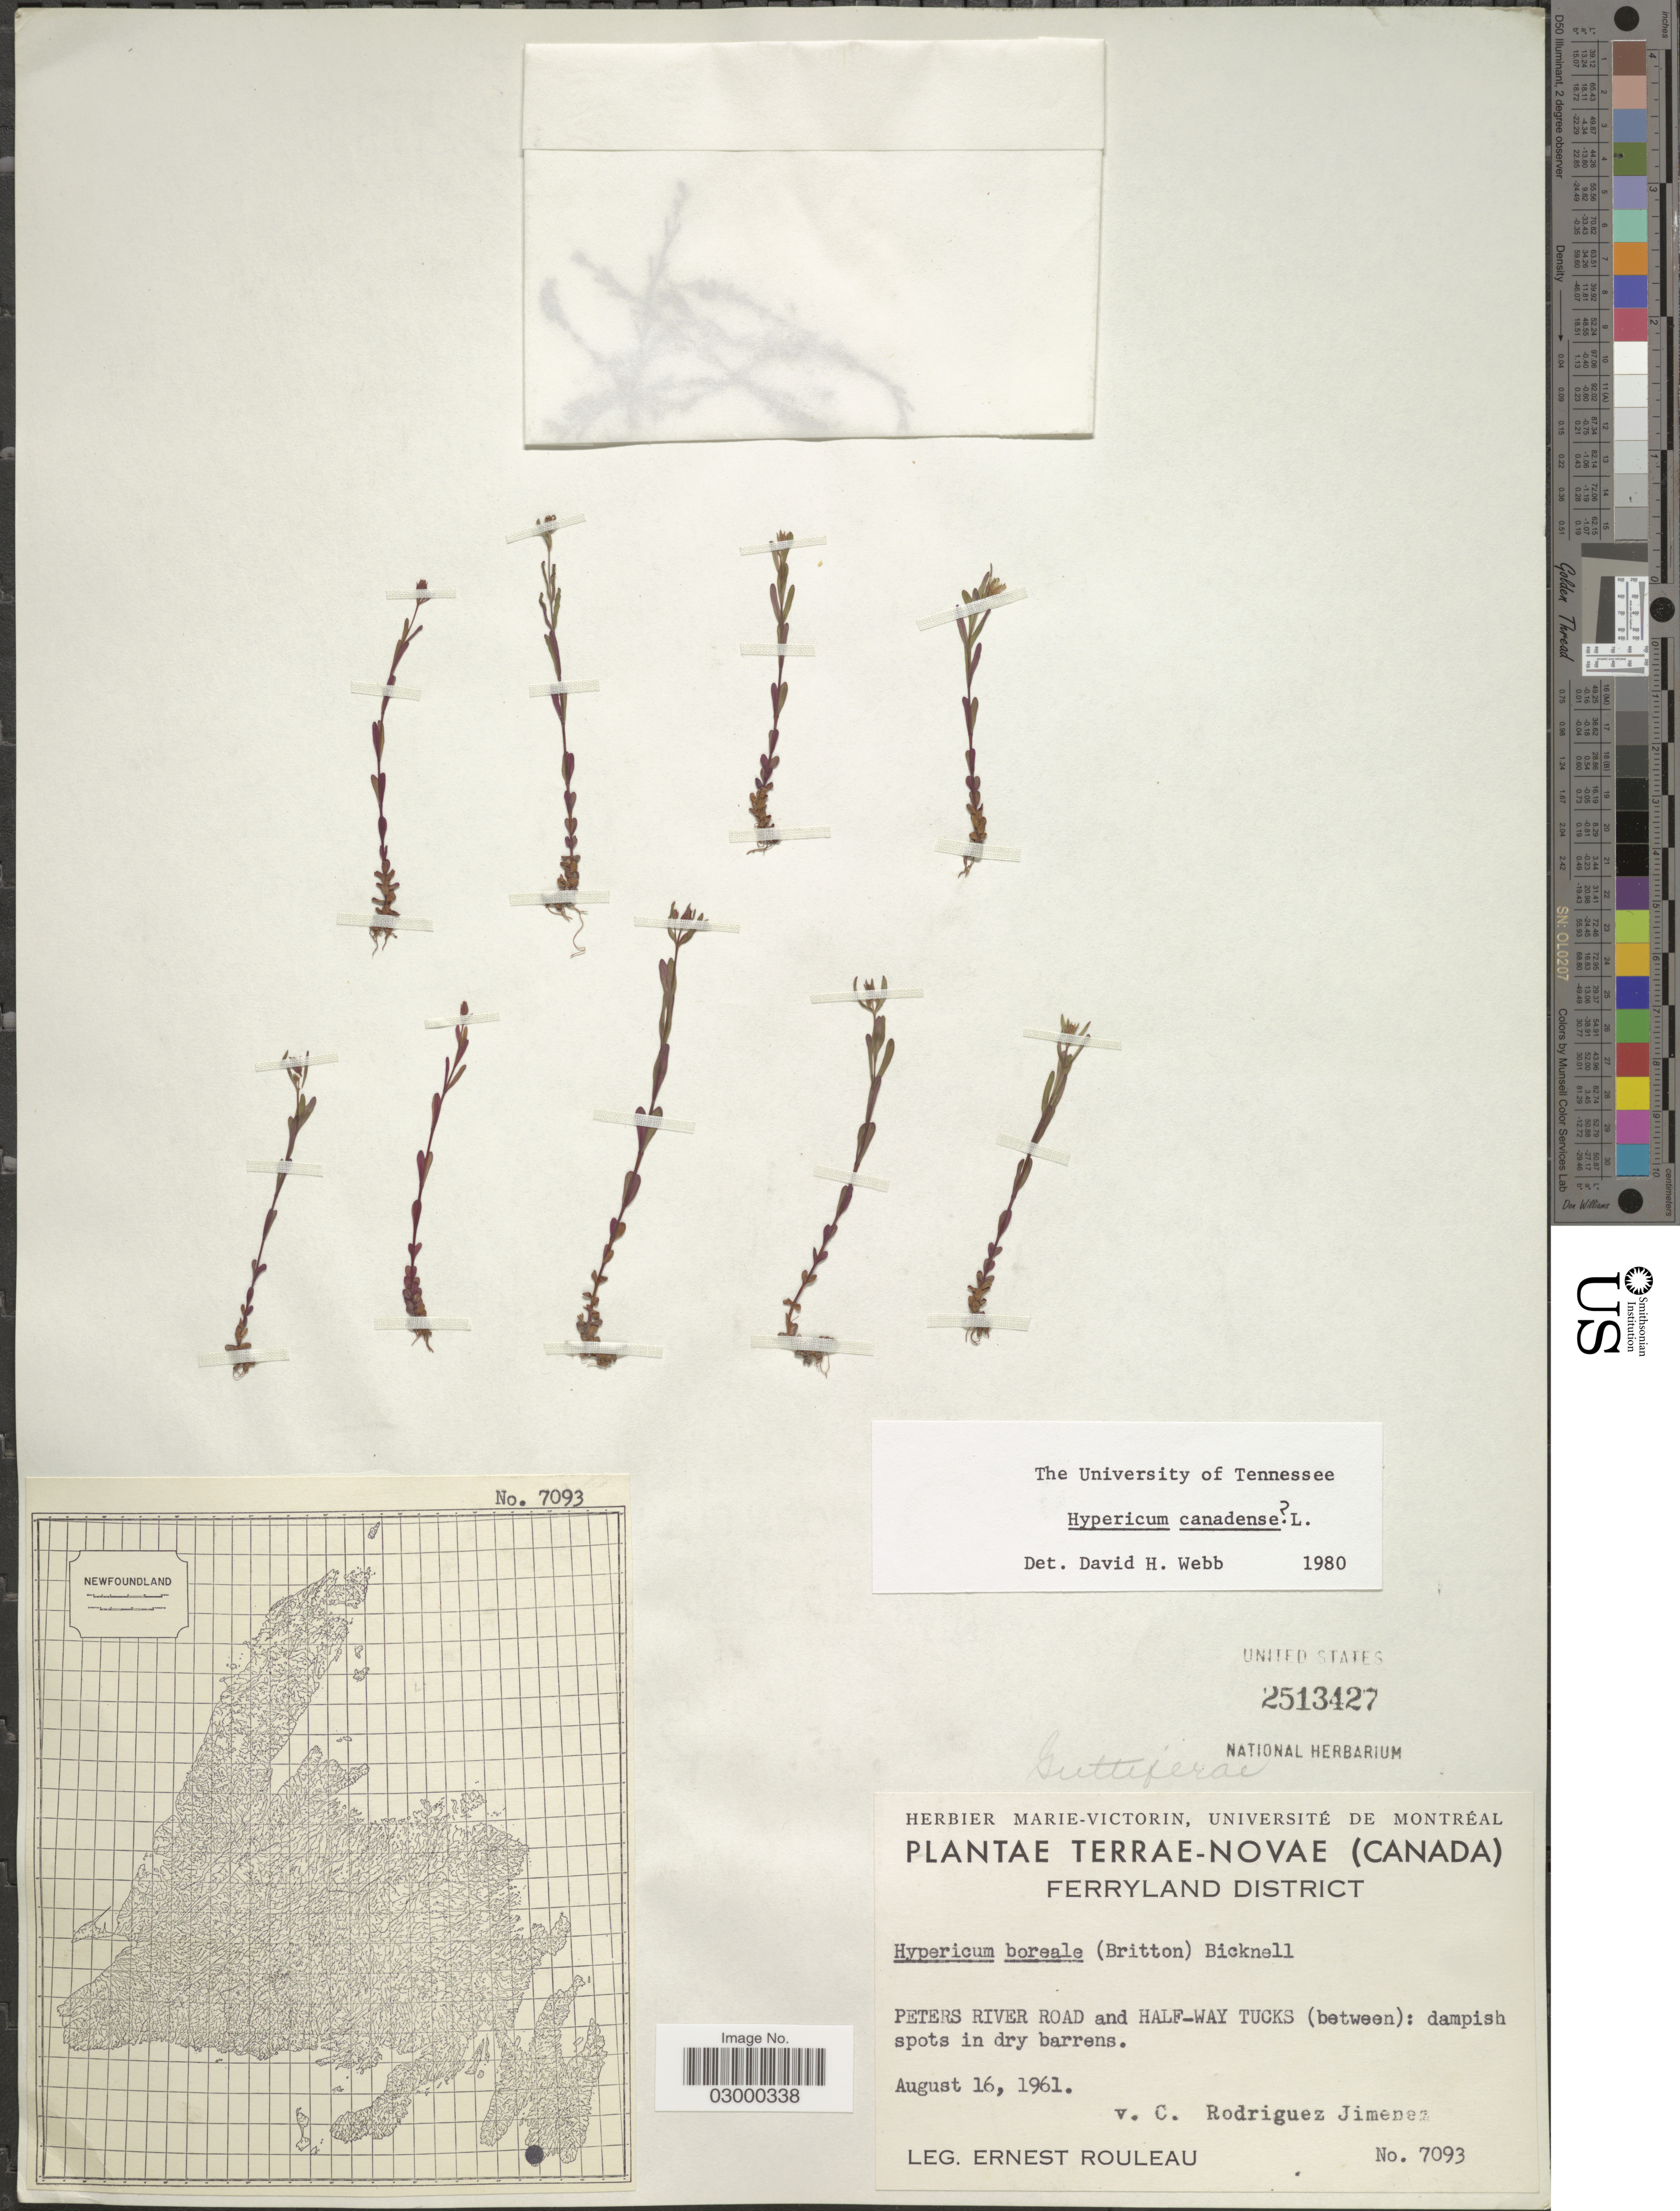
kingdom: Plantae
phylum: Tracheophyta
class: Magnoliopsida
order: Malpighiales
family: Hypericaceae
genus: Hypericum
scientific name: Hypericum canadense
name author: L.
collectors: E. Rouleau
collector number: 7093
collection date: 1961-08-16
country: Canada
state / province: Newfoundland and Labrador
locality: Terrae-Novae, Ferryland District, Peters River Road and Half-Way Tucks (between).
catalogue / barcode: US 2513427